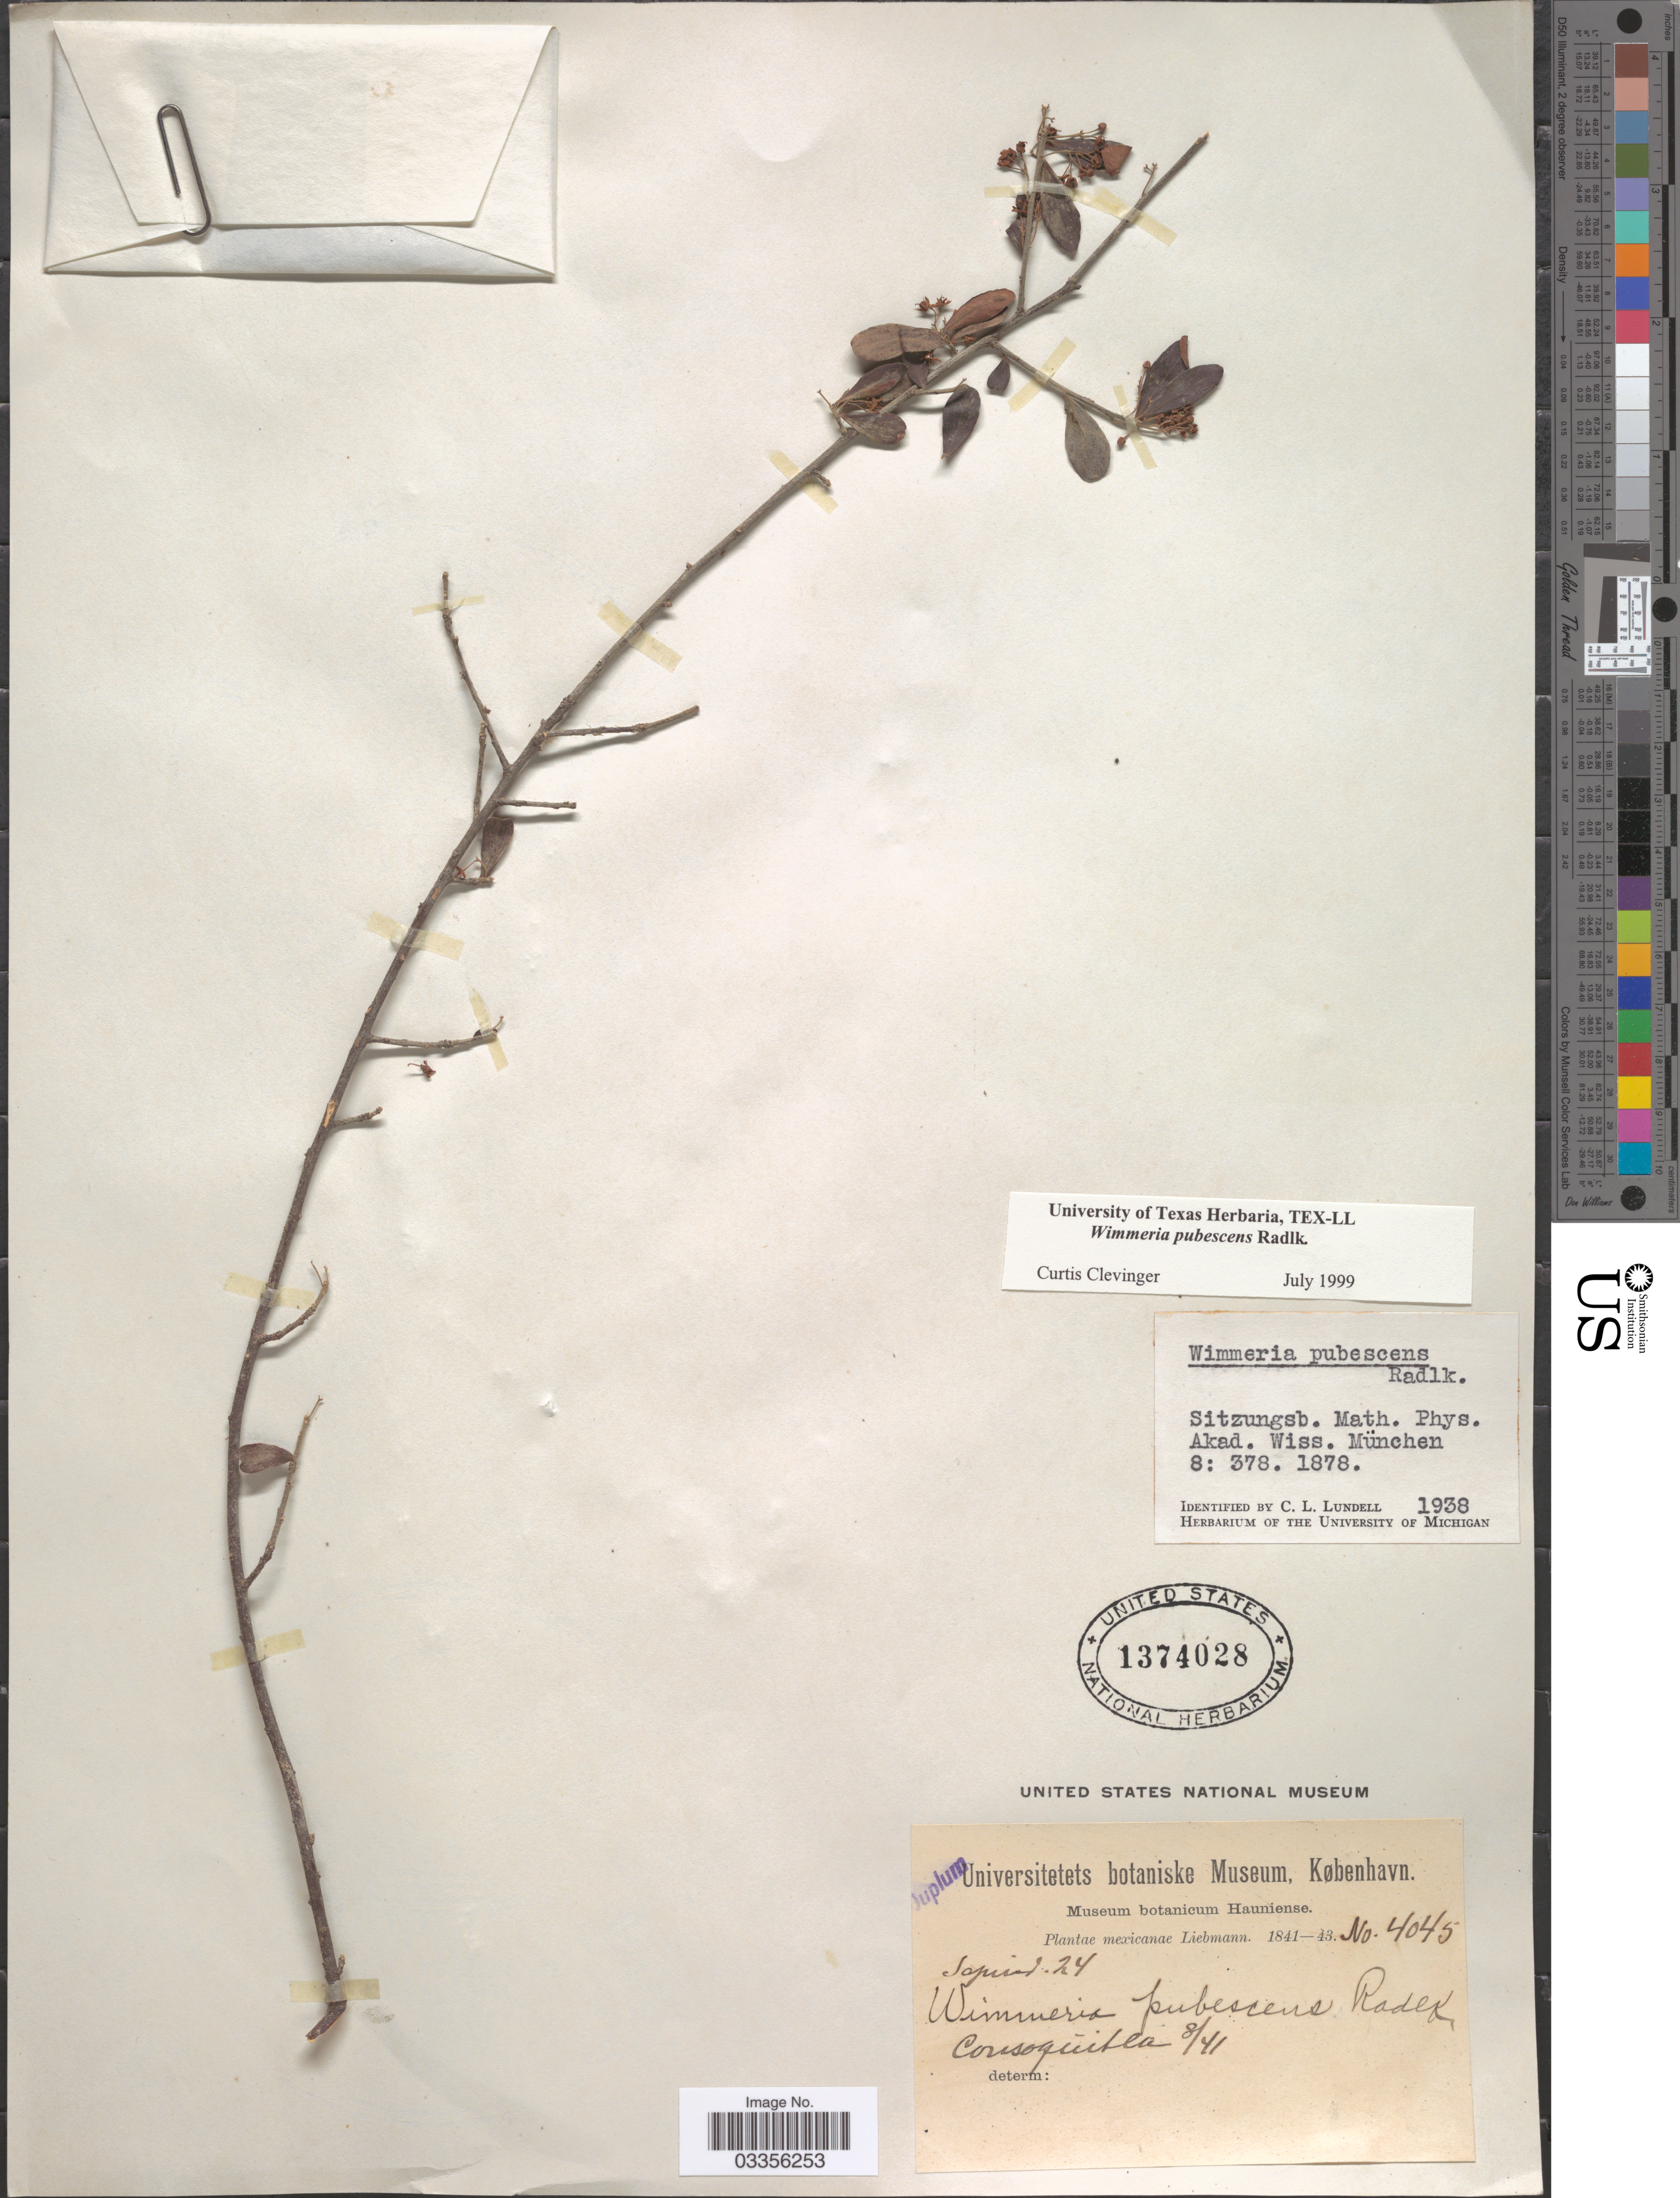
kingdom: Plantae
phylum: Tracheophyta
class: Magnoliopsida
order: Celastrales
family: Celastraceae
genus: Wimmeria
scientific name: Wimmeria pubescens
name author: Radlk.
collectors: Liebmann, --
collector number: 4045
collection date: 1841-08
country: Mexico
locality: Consoqúitla.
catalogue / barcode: US 1374028